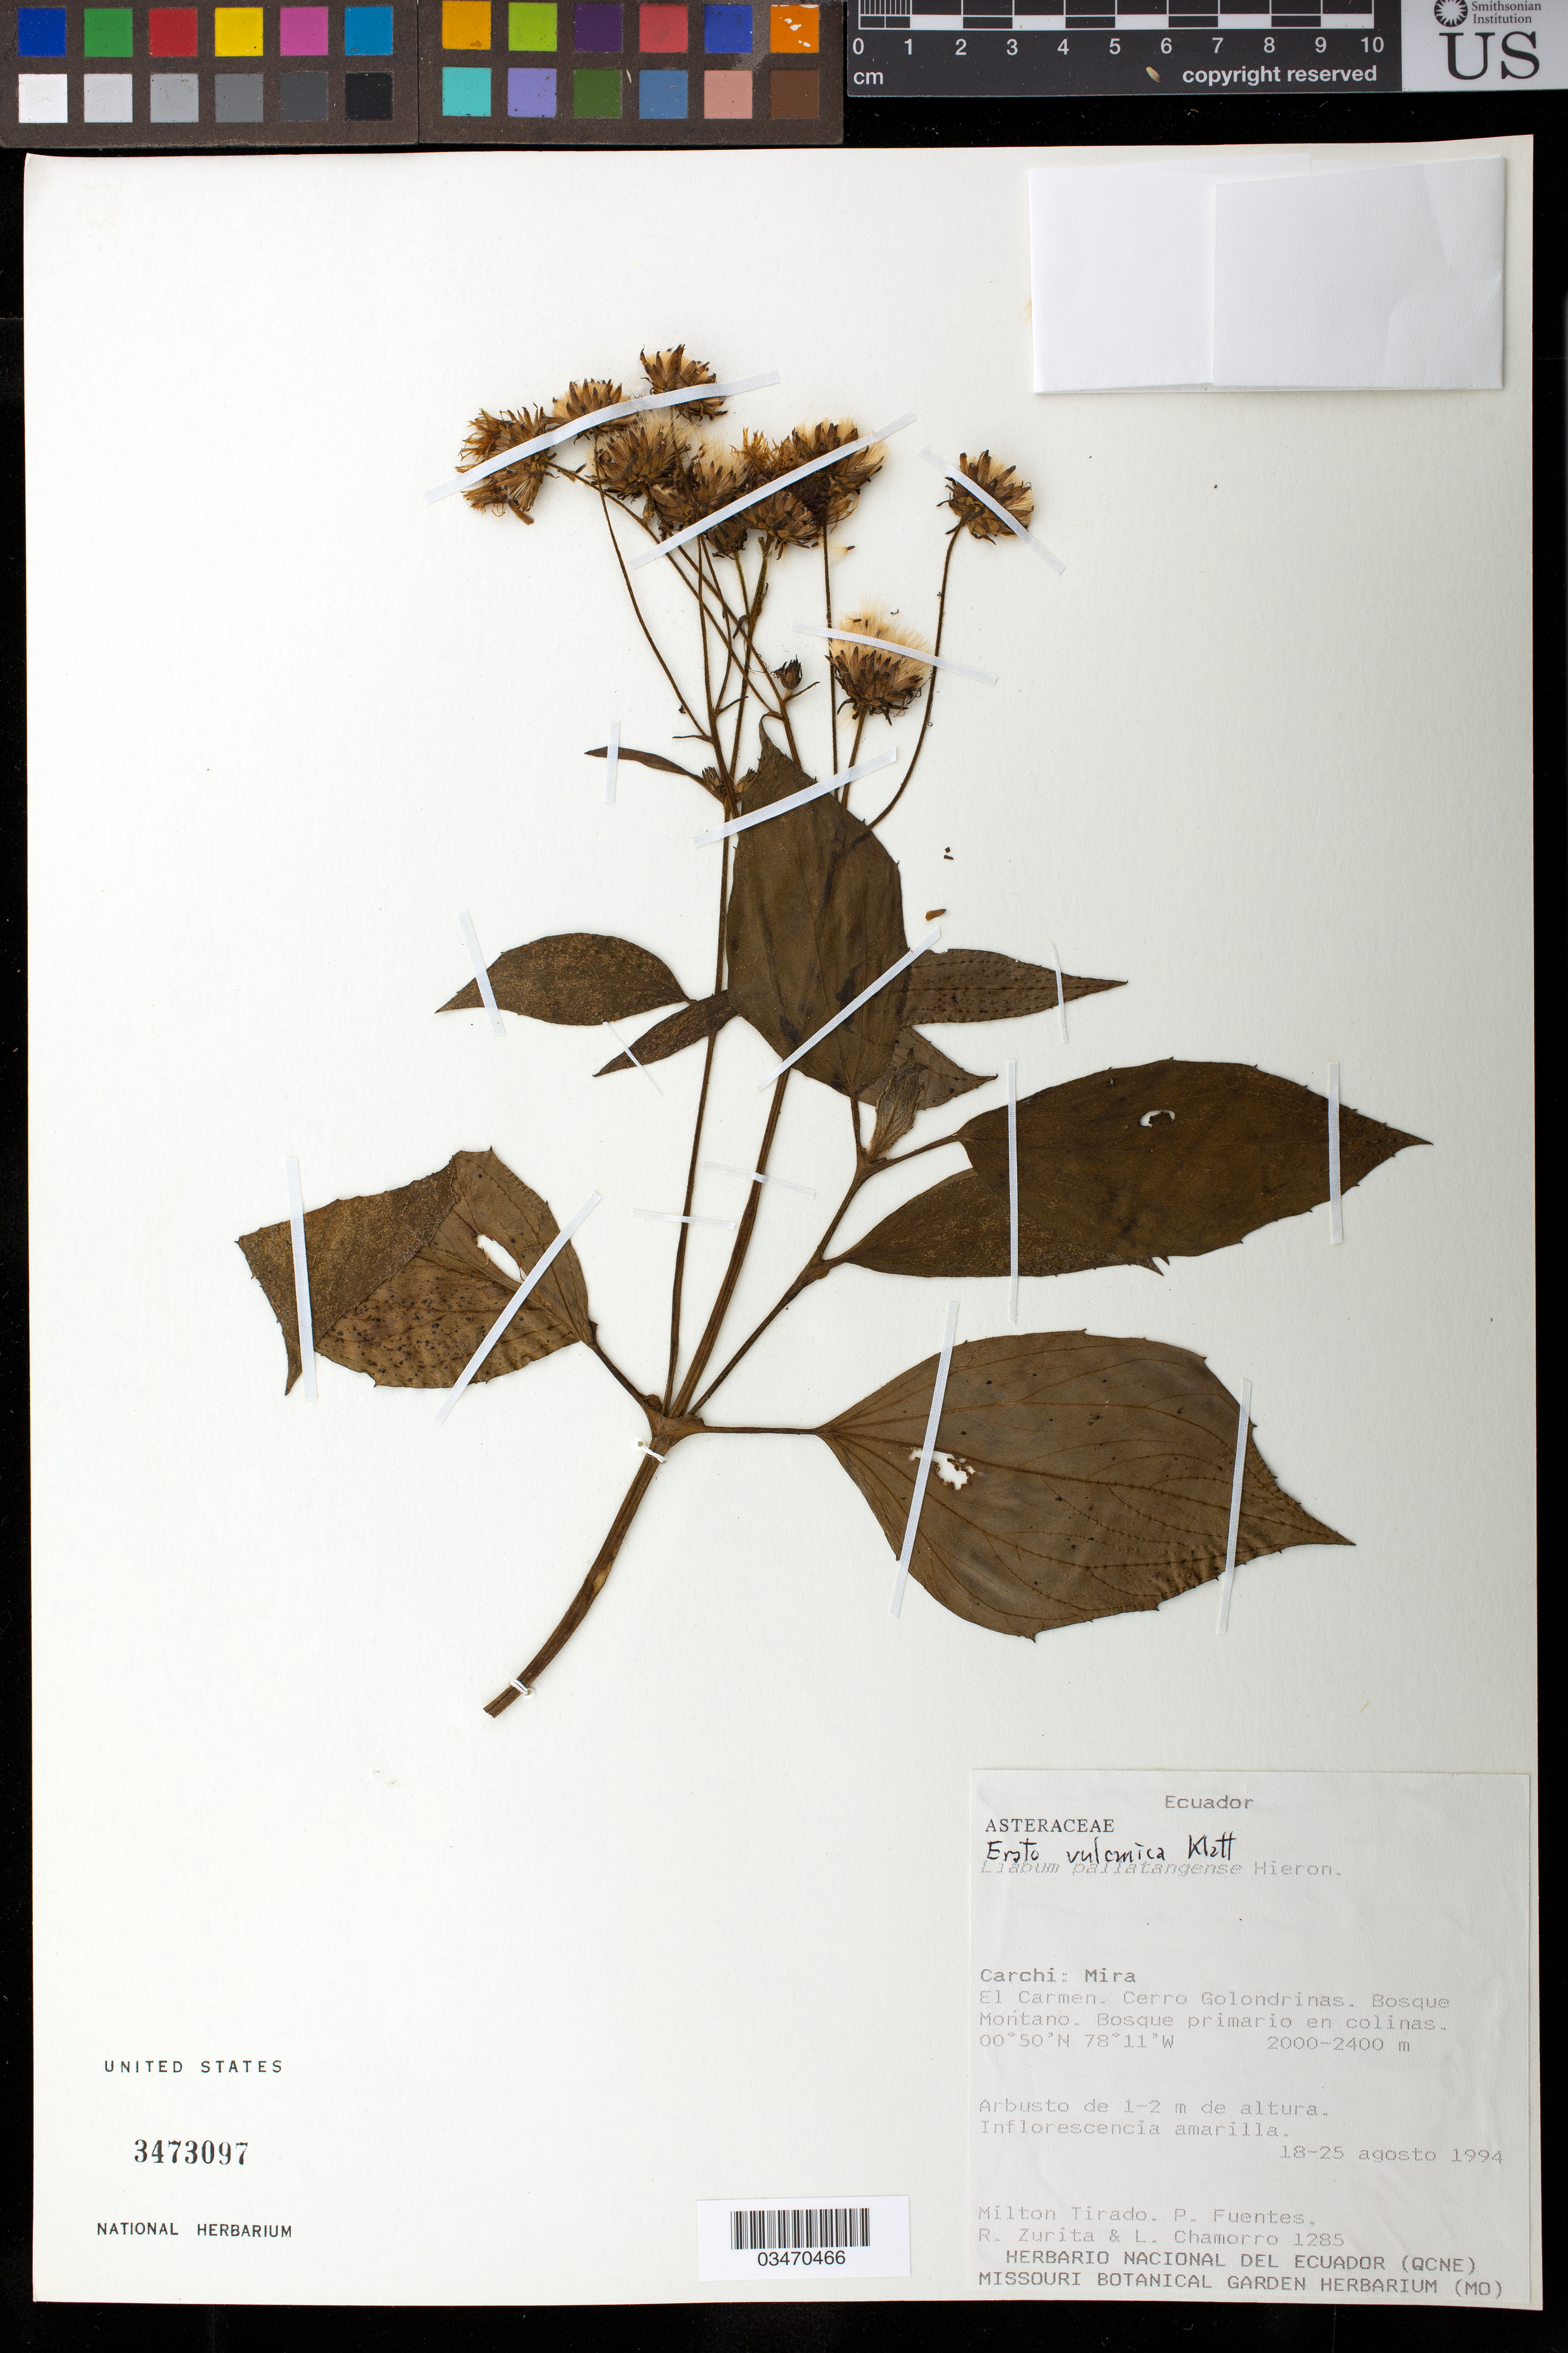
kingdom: Plantae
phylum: Tracheophyta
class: Magnoliopsida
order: Asterales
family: Asteraceae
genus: Erato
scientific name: Erato vulcanica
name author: (Klatt) H. Rob.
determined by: Robinson, H. E., (US), Smithsonian Institution - National Museum of Natural History (UNITED STATES)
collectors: M. Tirado, P. Fuentes, R. Zurita & L. Chamorro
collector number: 1285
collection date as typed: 18 August 1994 to 25 August 1994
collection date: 1994-08-18/1994-08-25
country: Ecuador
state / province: Carchi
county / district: Mira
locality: El Carmen. Cerro Golondrinas.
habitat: Bosque primario en colinas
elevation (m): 2000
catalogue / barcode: US 3473097